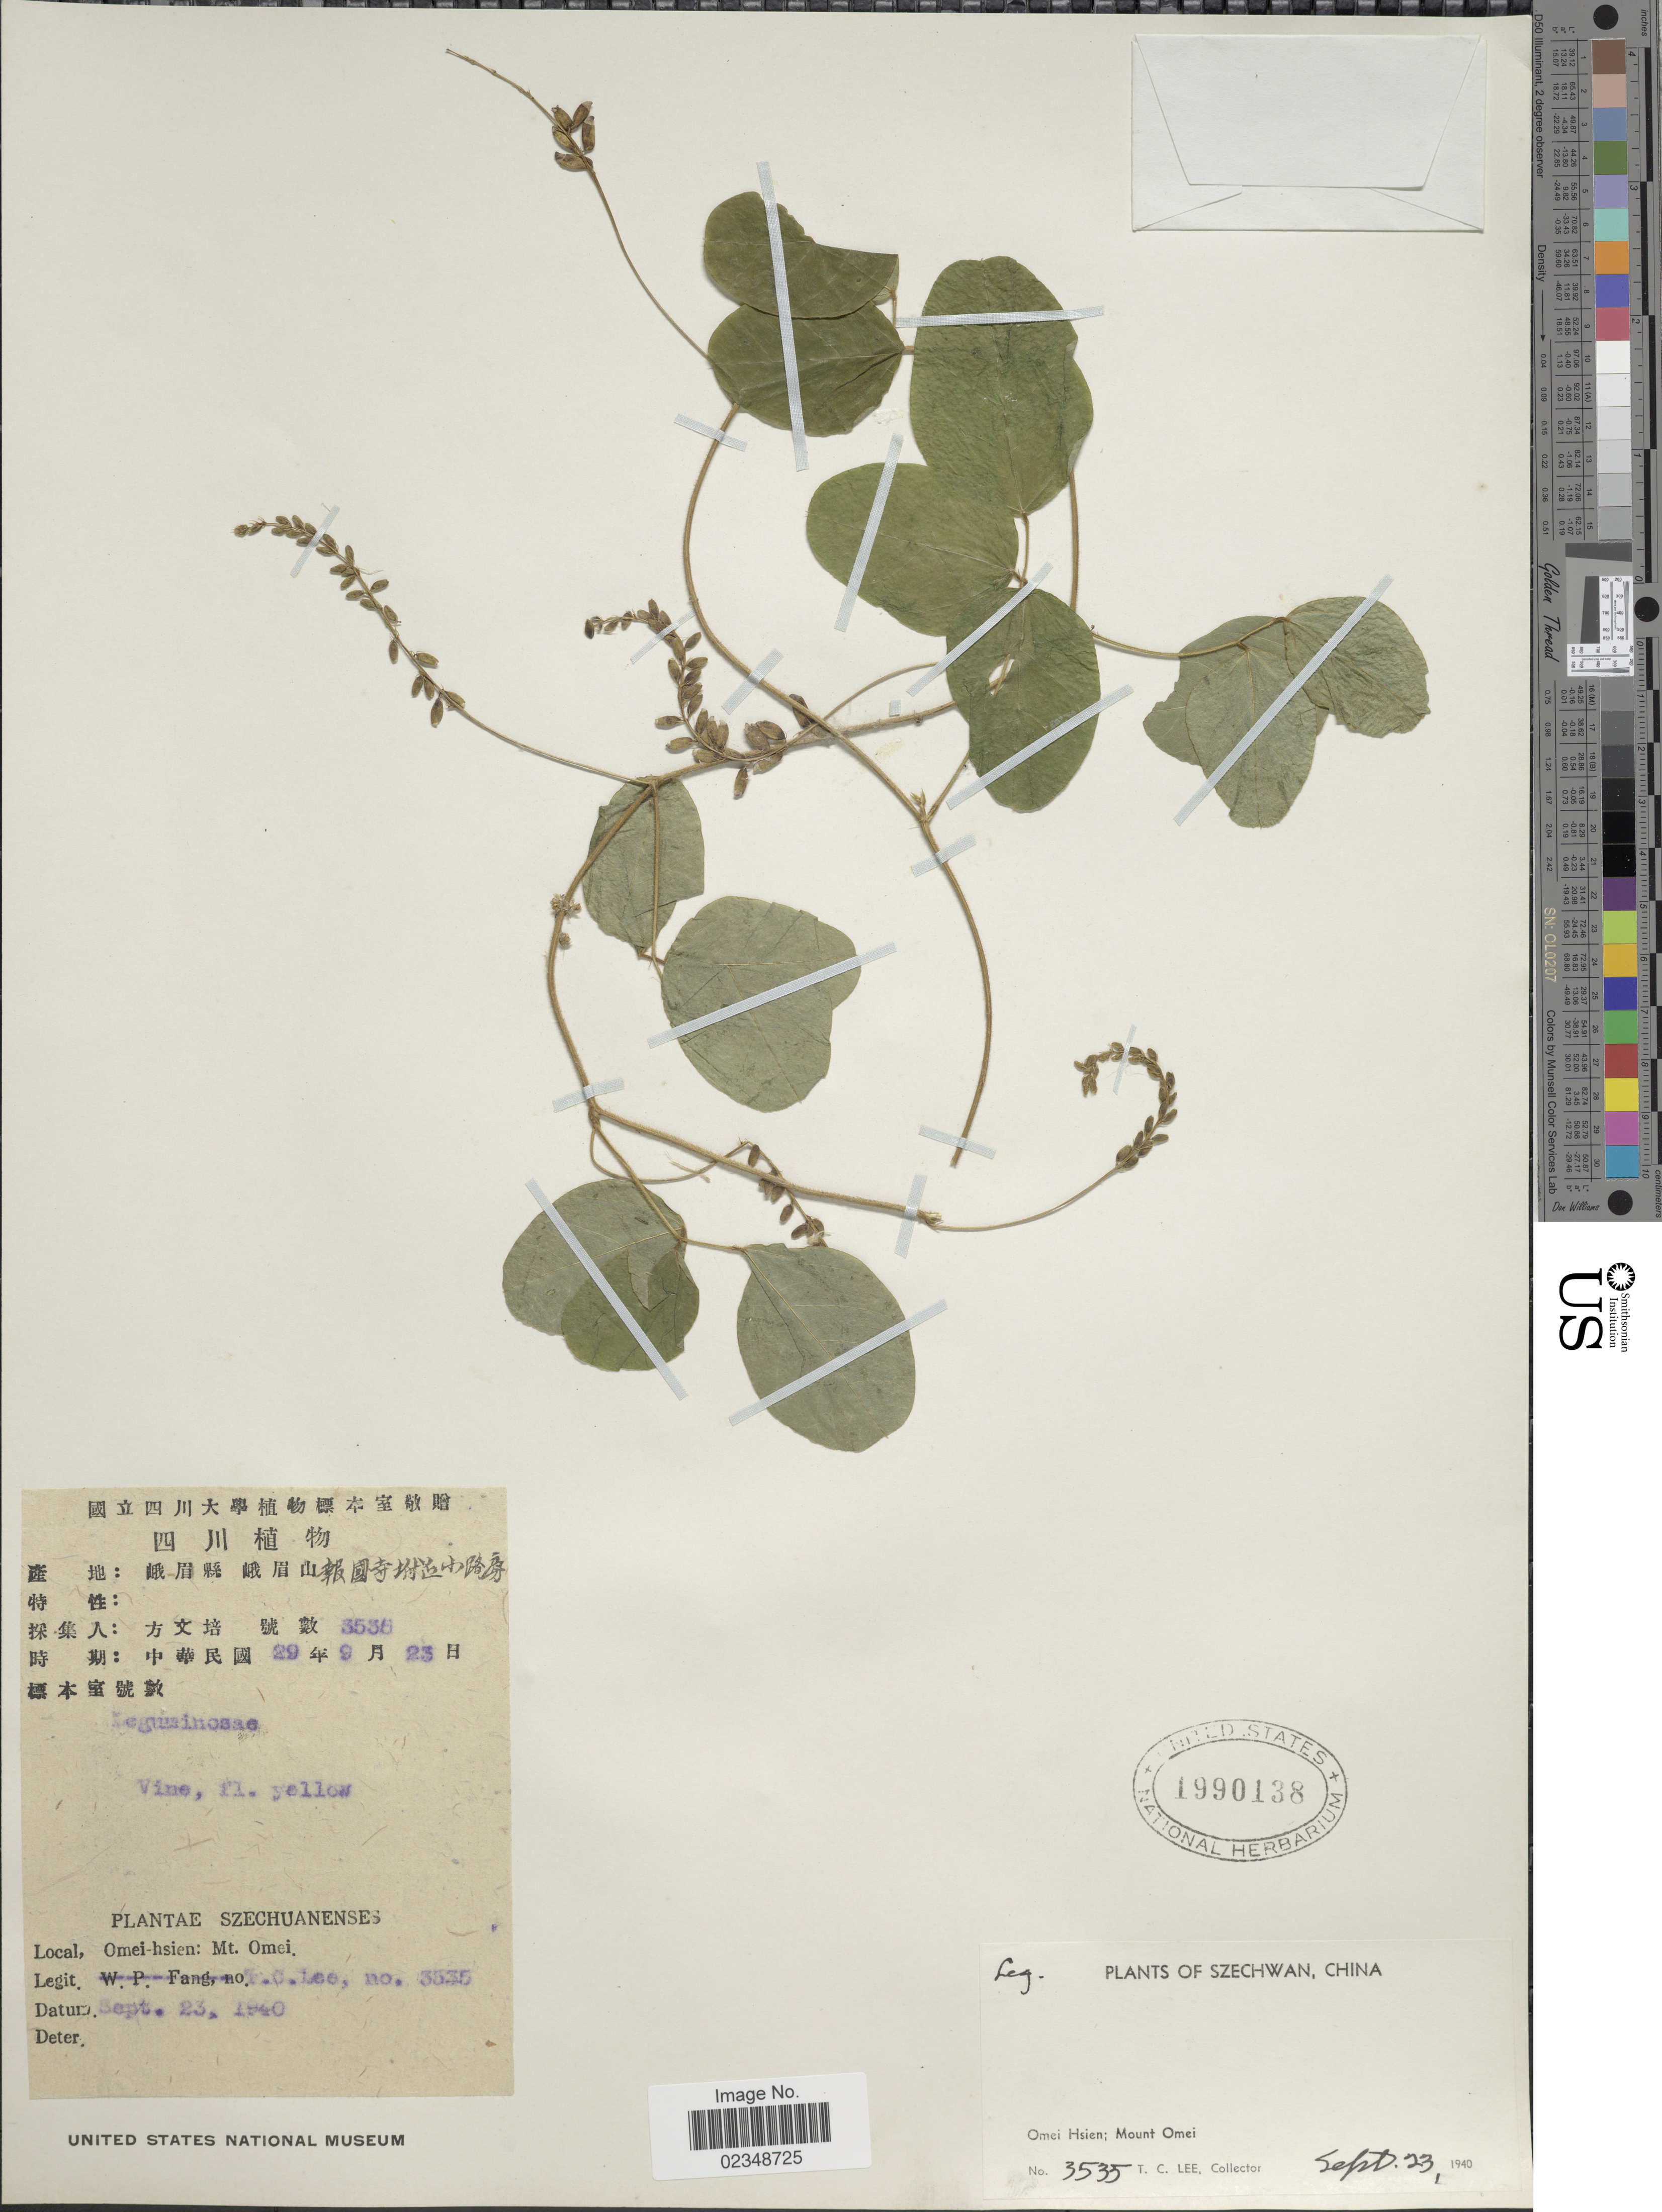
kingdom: Plantae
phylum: Tracheophyta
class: Magnoliopsida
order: Fabales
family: Fabaceae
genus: Rhynchosia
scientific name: Rhynchosia sp.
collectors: T. Lee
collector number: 3535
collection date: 1940-09-23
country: China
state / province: Sichuan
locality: Szechwan, Omei Hsien: Mount Omei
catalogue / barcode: US 1990138